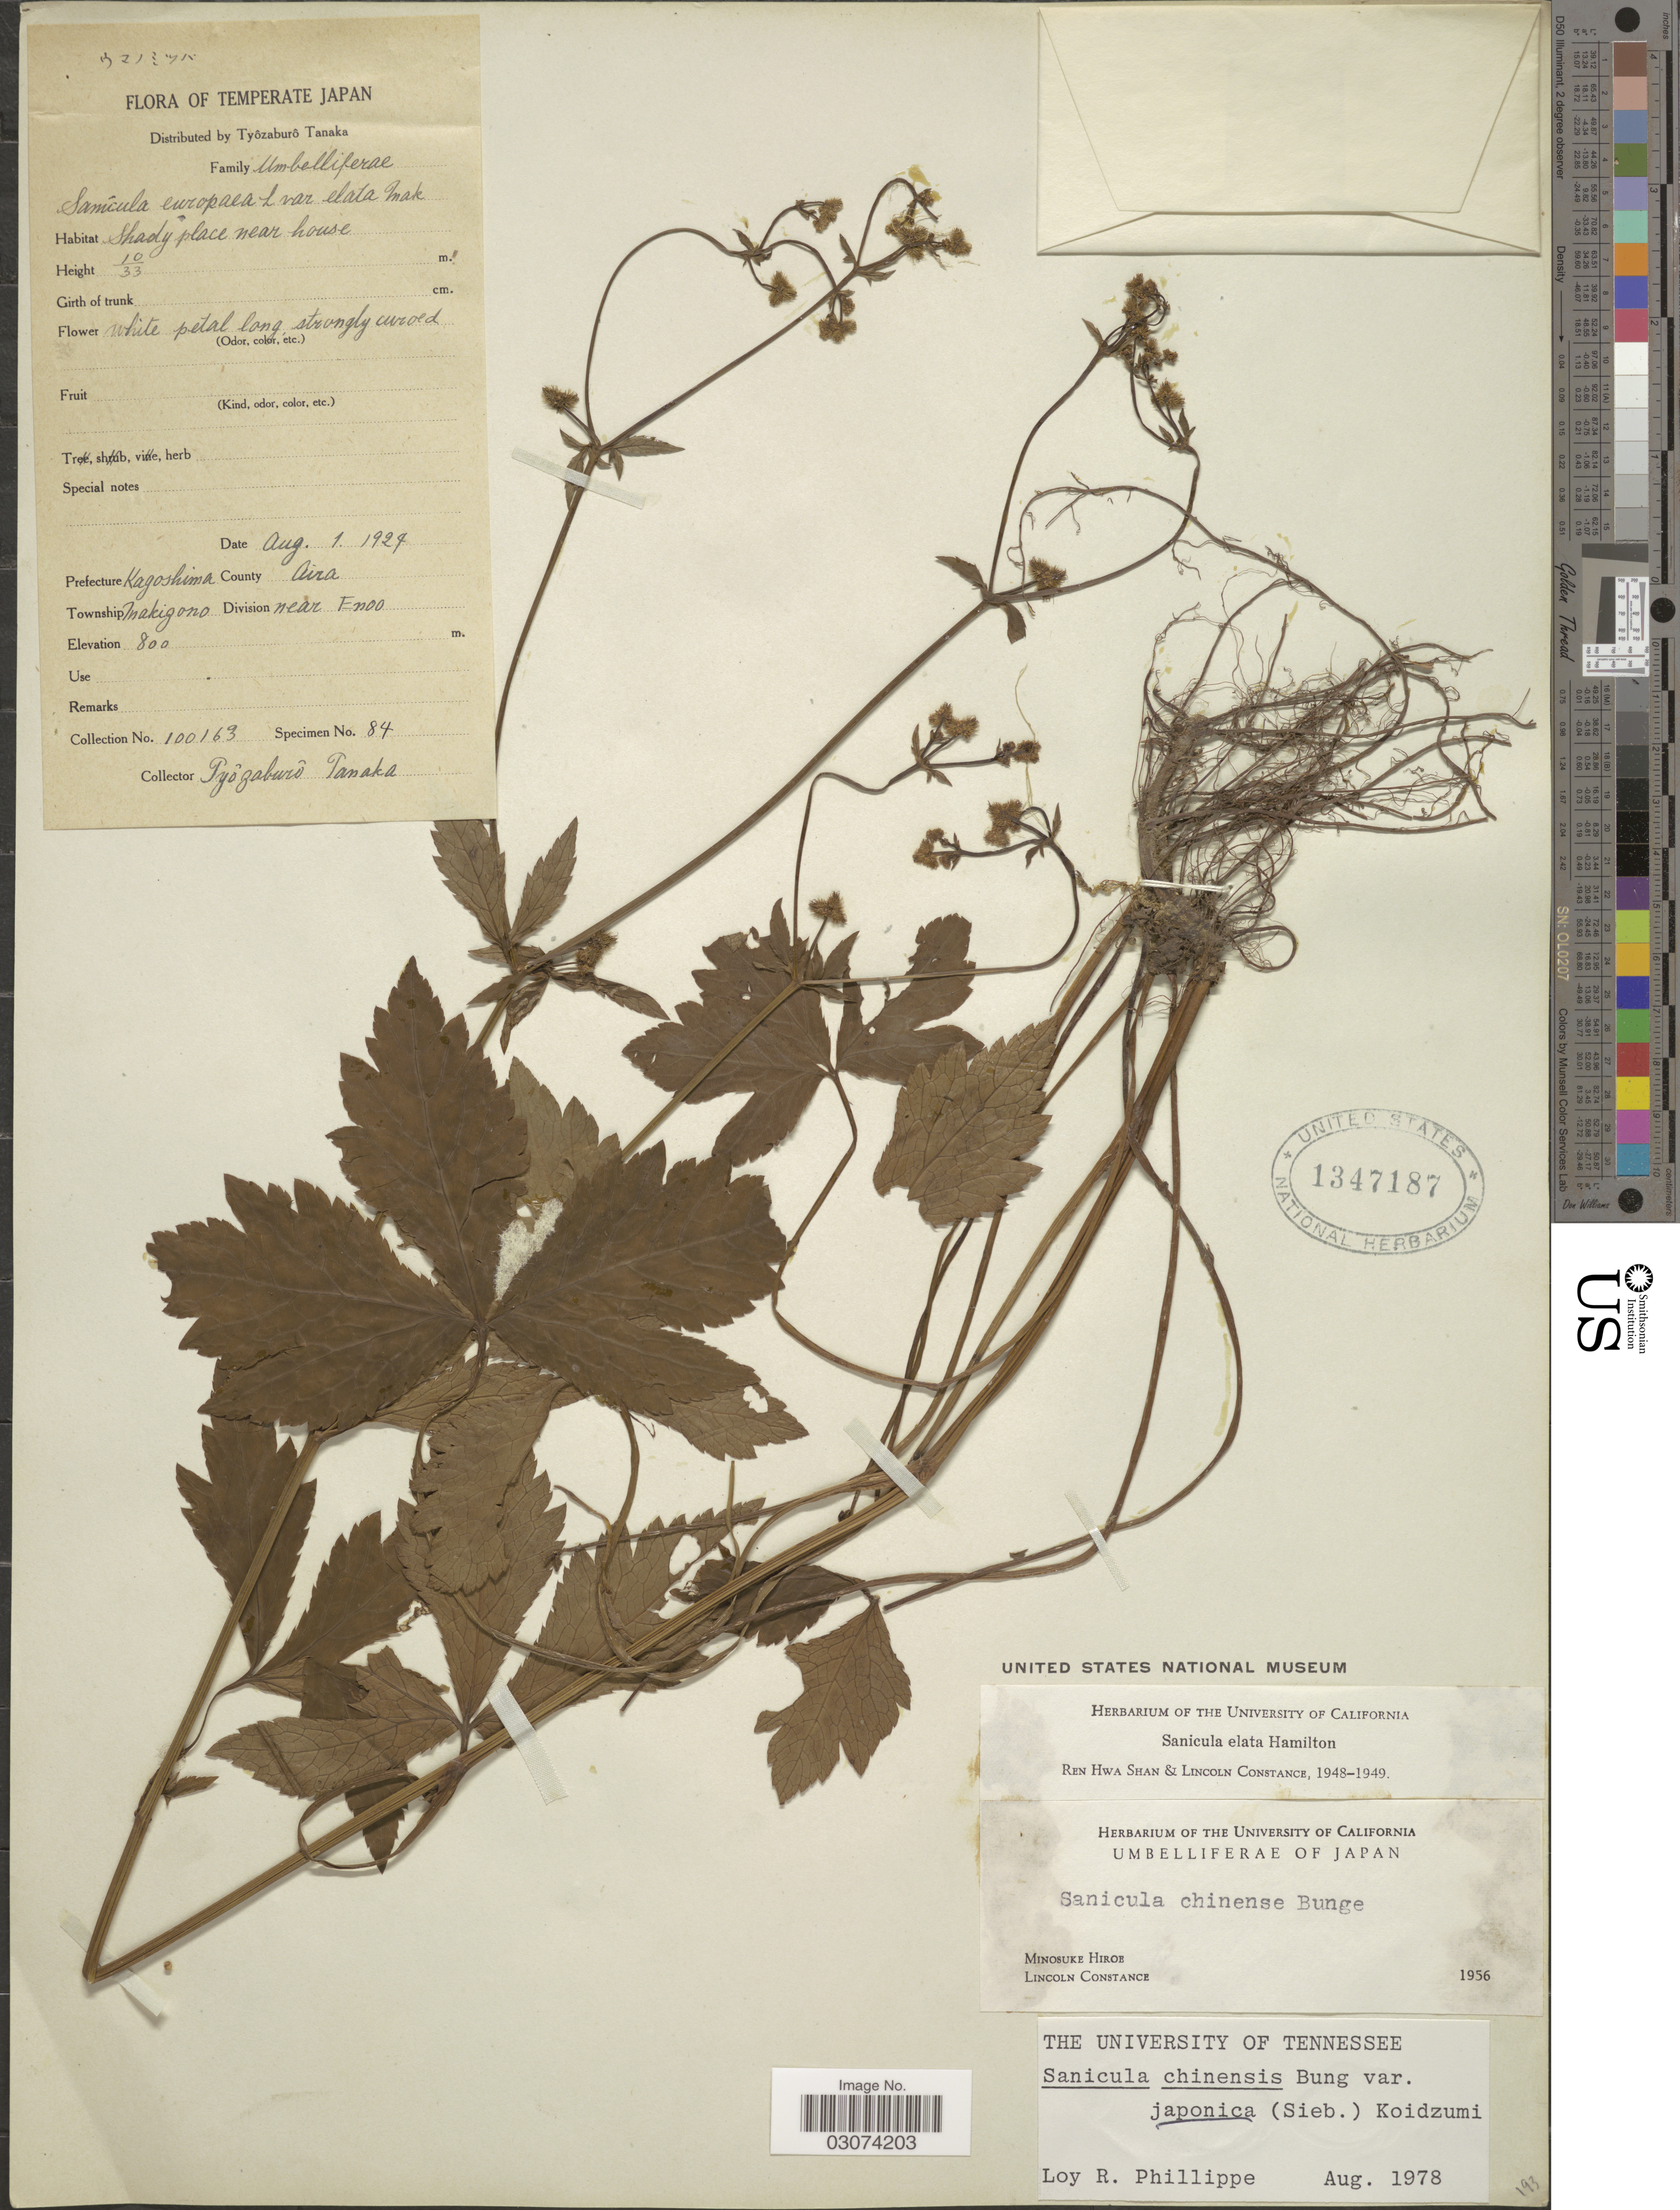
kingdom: Plantae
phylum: Tracheophyta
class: Magnoliopsida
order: Apiales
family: Apiaceae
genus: Sanicula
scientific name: Sanicula chinensis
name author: Bunge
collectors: T. Tanaka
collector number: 100163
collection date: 1924-08-01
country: Japan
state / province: Kagosima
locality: Prefecture Kagoshima. County Aira. Township Makigono. Division near Fnoo.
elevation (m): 800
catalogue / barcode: US 1347187